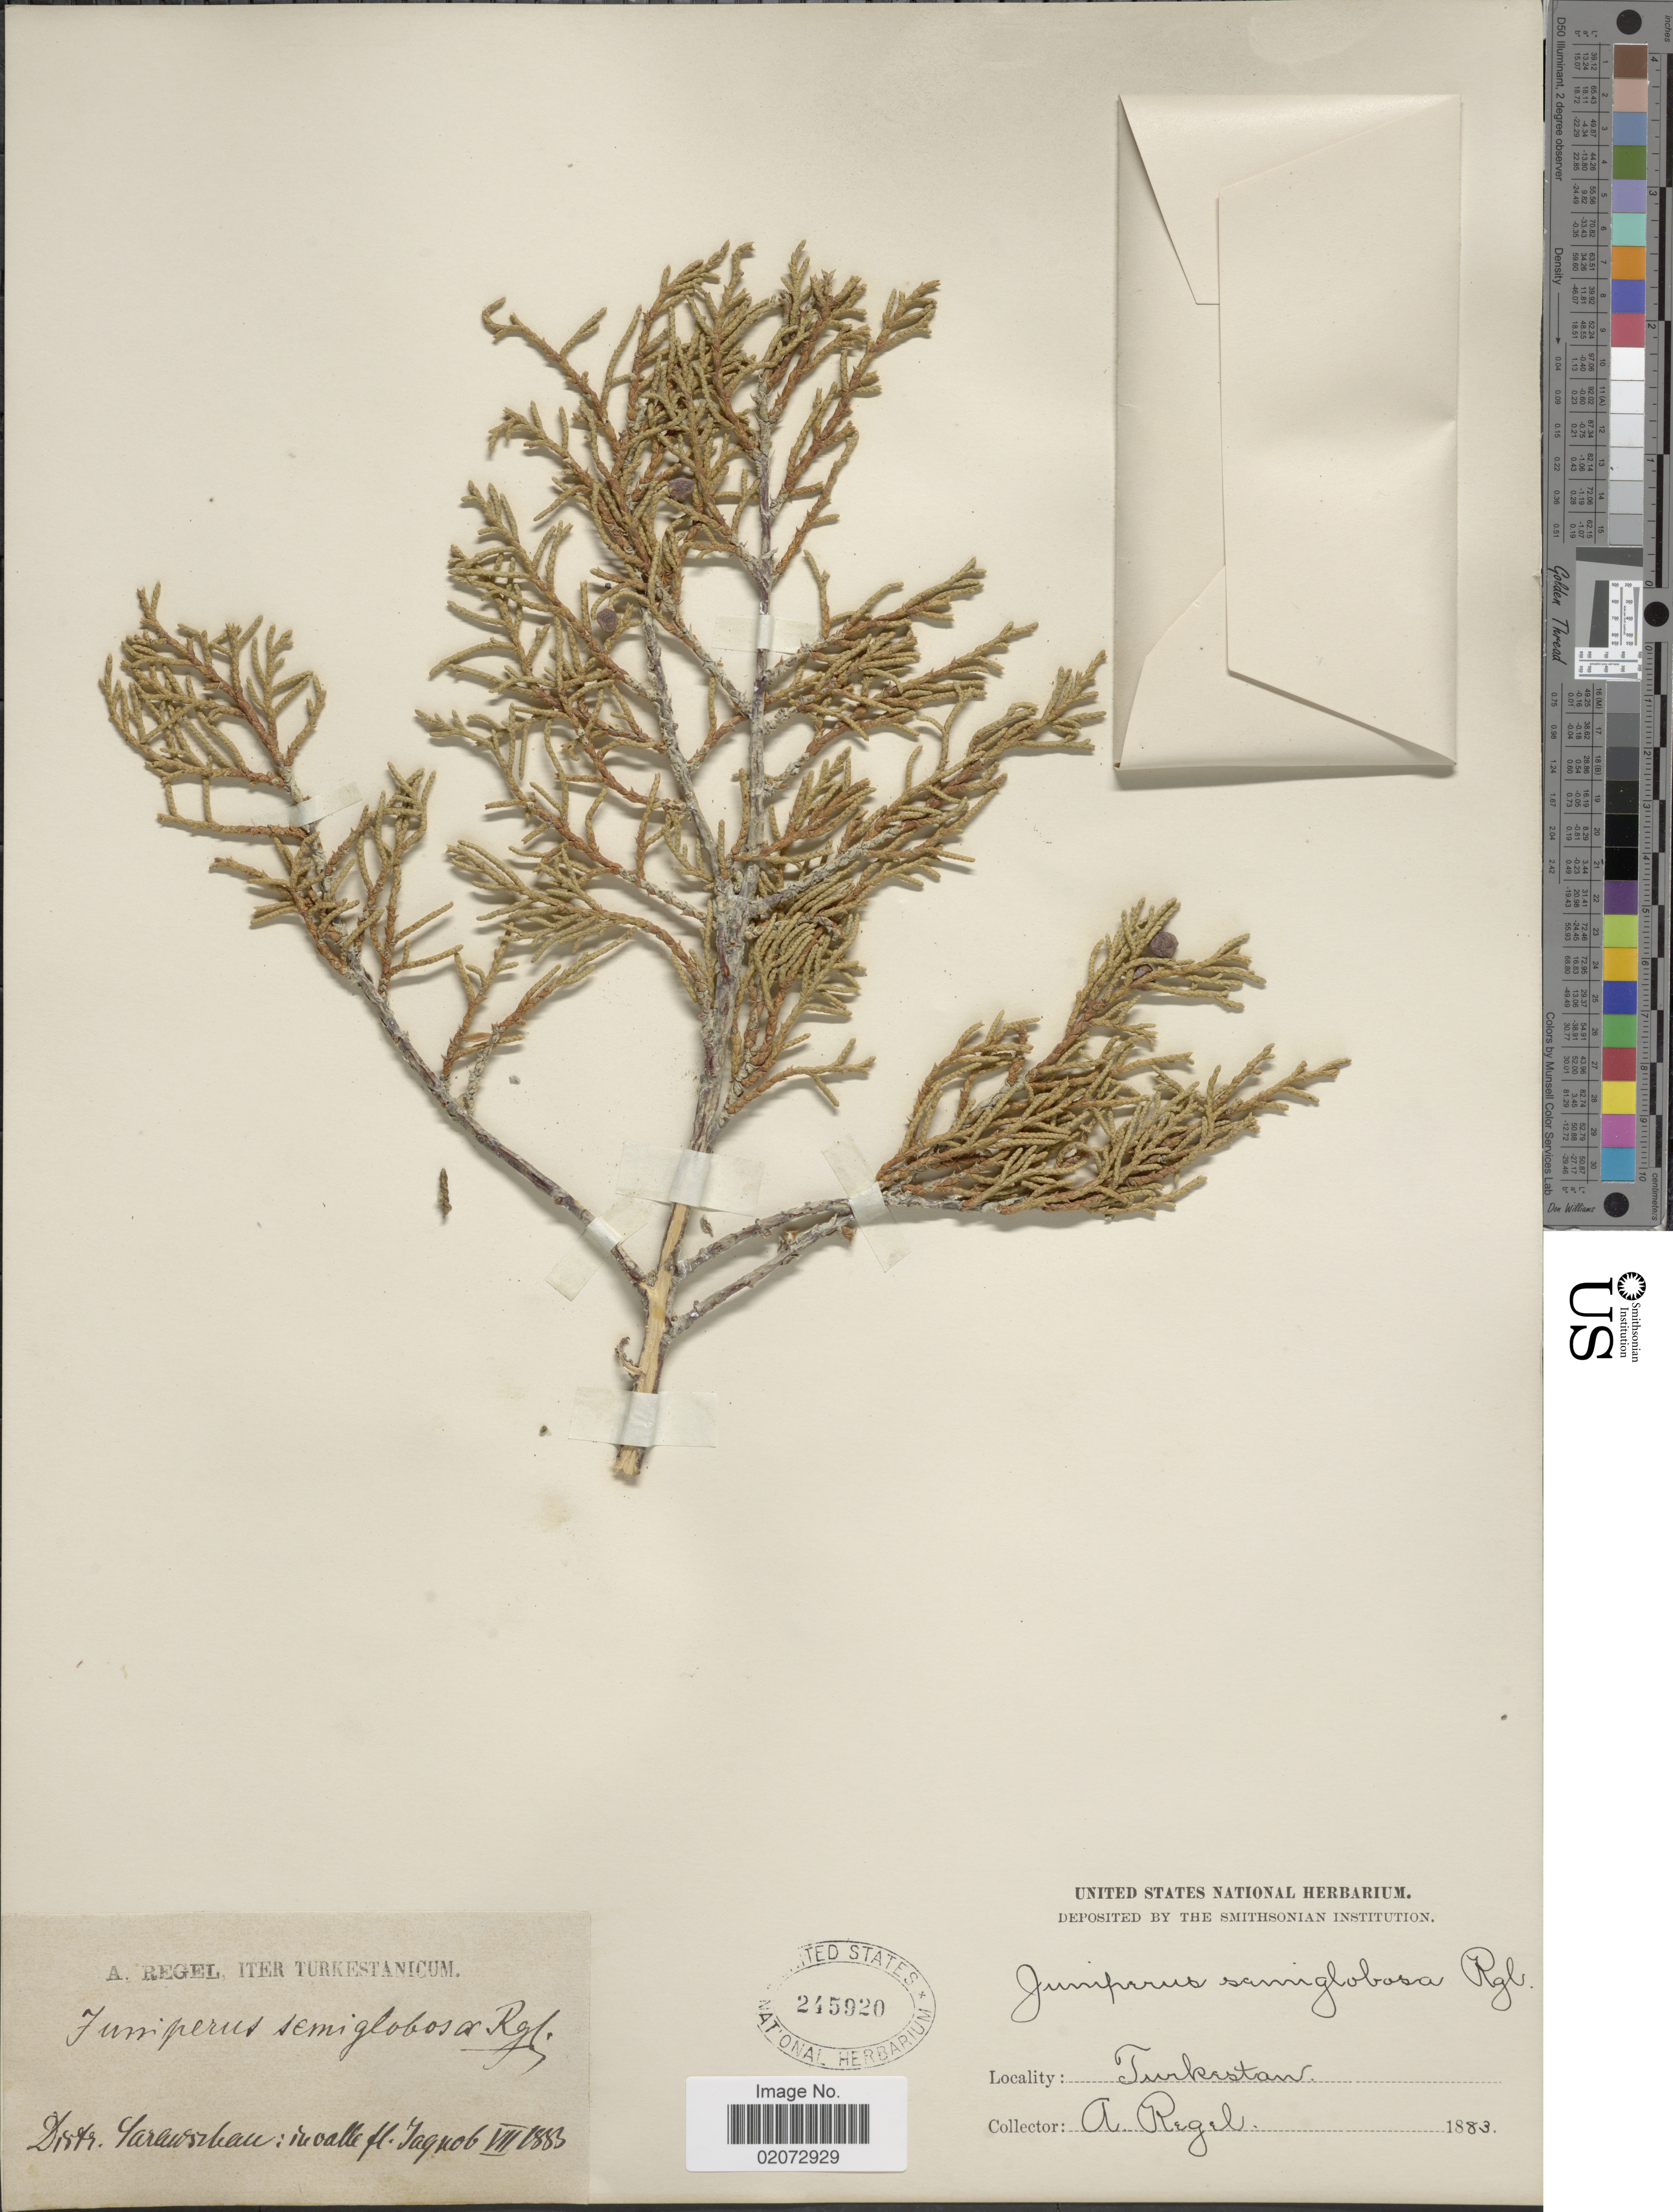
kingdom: Plantae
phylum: Tracheophyta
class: Pinopsida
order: Pinales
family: Cupressaceae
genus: Juniperus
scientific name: Juniperus semiglobosa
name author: Regel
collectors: A. Regel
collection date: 1883-07-06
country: Tajikistan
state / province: Sughd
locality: Turkestan. Distr. Zarawschan: in valle fl. Yagnob. (Zarafshon, valley of river Yaghnob).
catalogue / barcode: US 245920